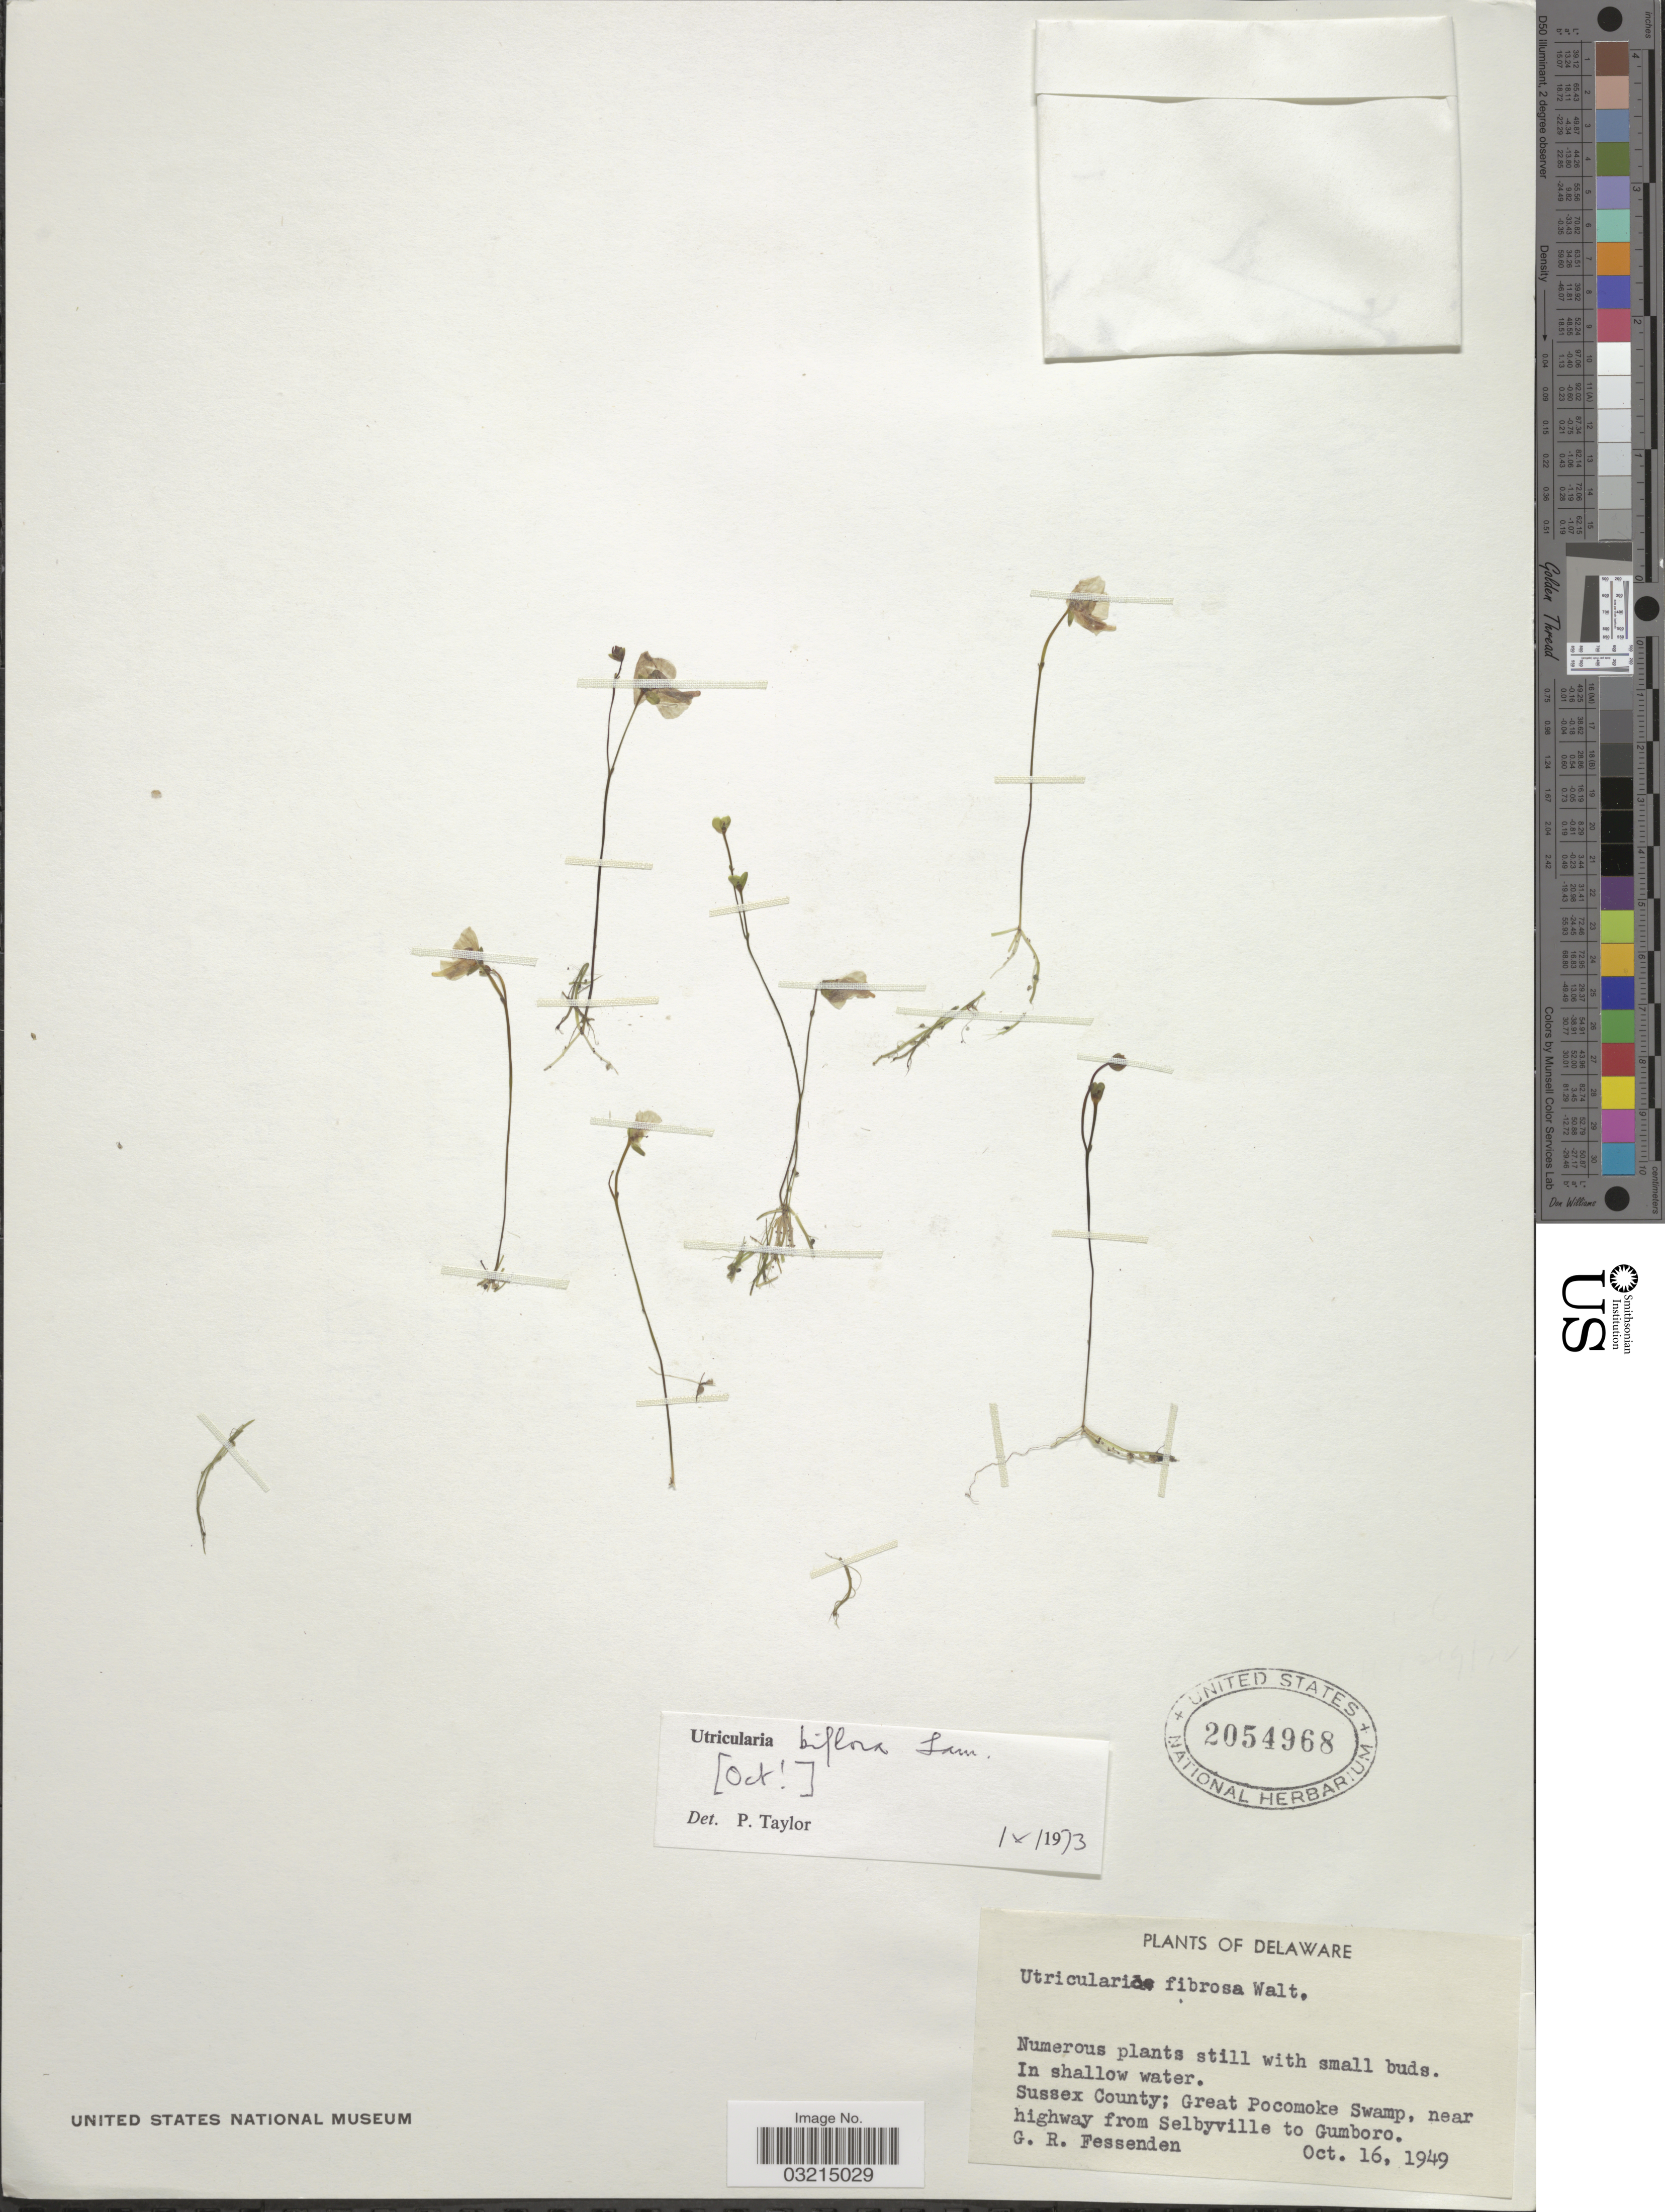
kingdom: Plantae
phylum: Tracheophyta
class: Magnoliopsida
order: Lamiales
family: Lentibulariaceae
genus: Utricularia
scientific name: Utricularia biflora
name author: Lam.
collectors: G. Fessenden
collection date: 1949-10-16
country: United States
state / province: Delaware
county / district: Sussex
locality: Sussex County; Great Pocomoke Swamp, near highway from Selbyville to Gumboro.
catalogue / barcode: US 2054968